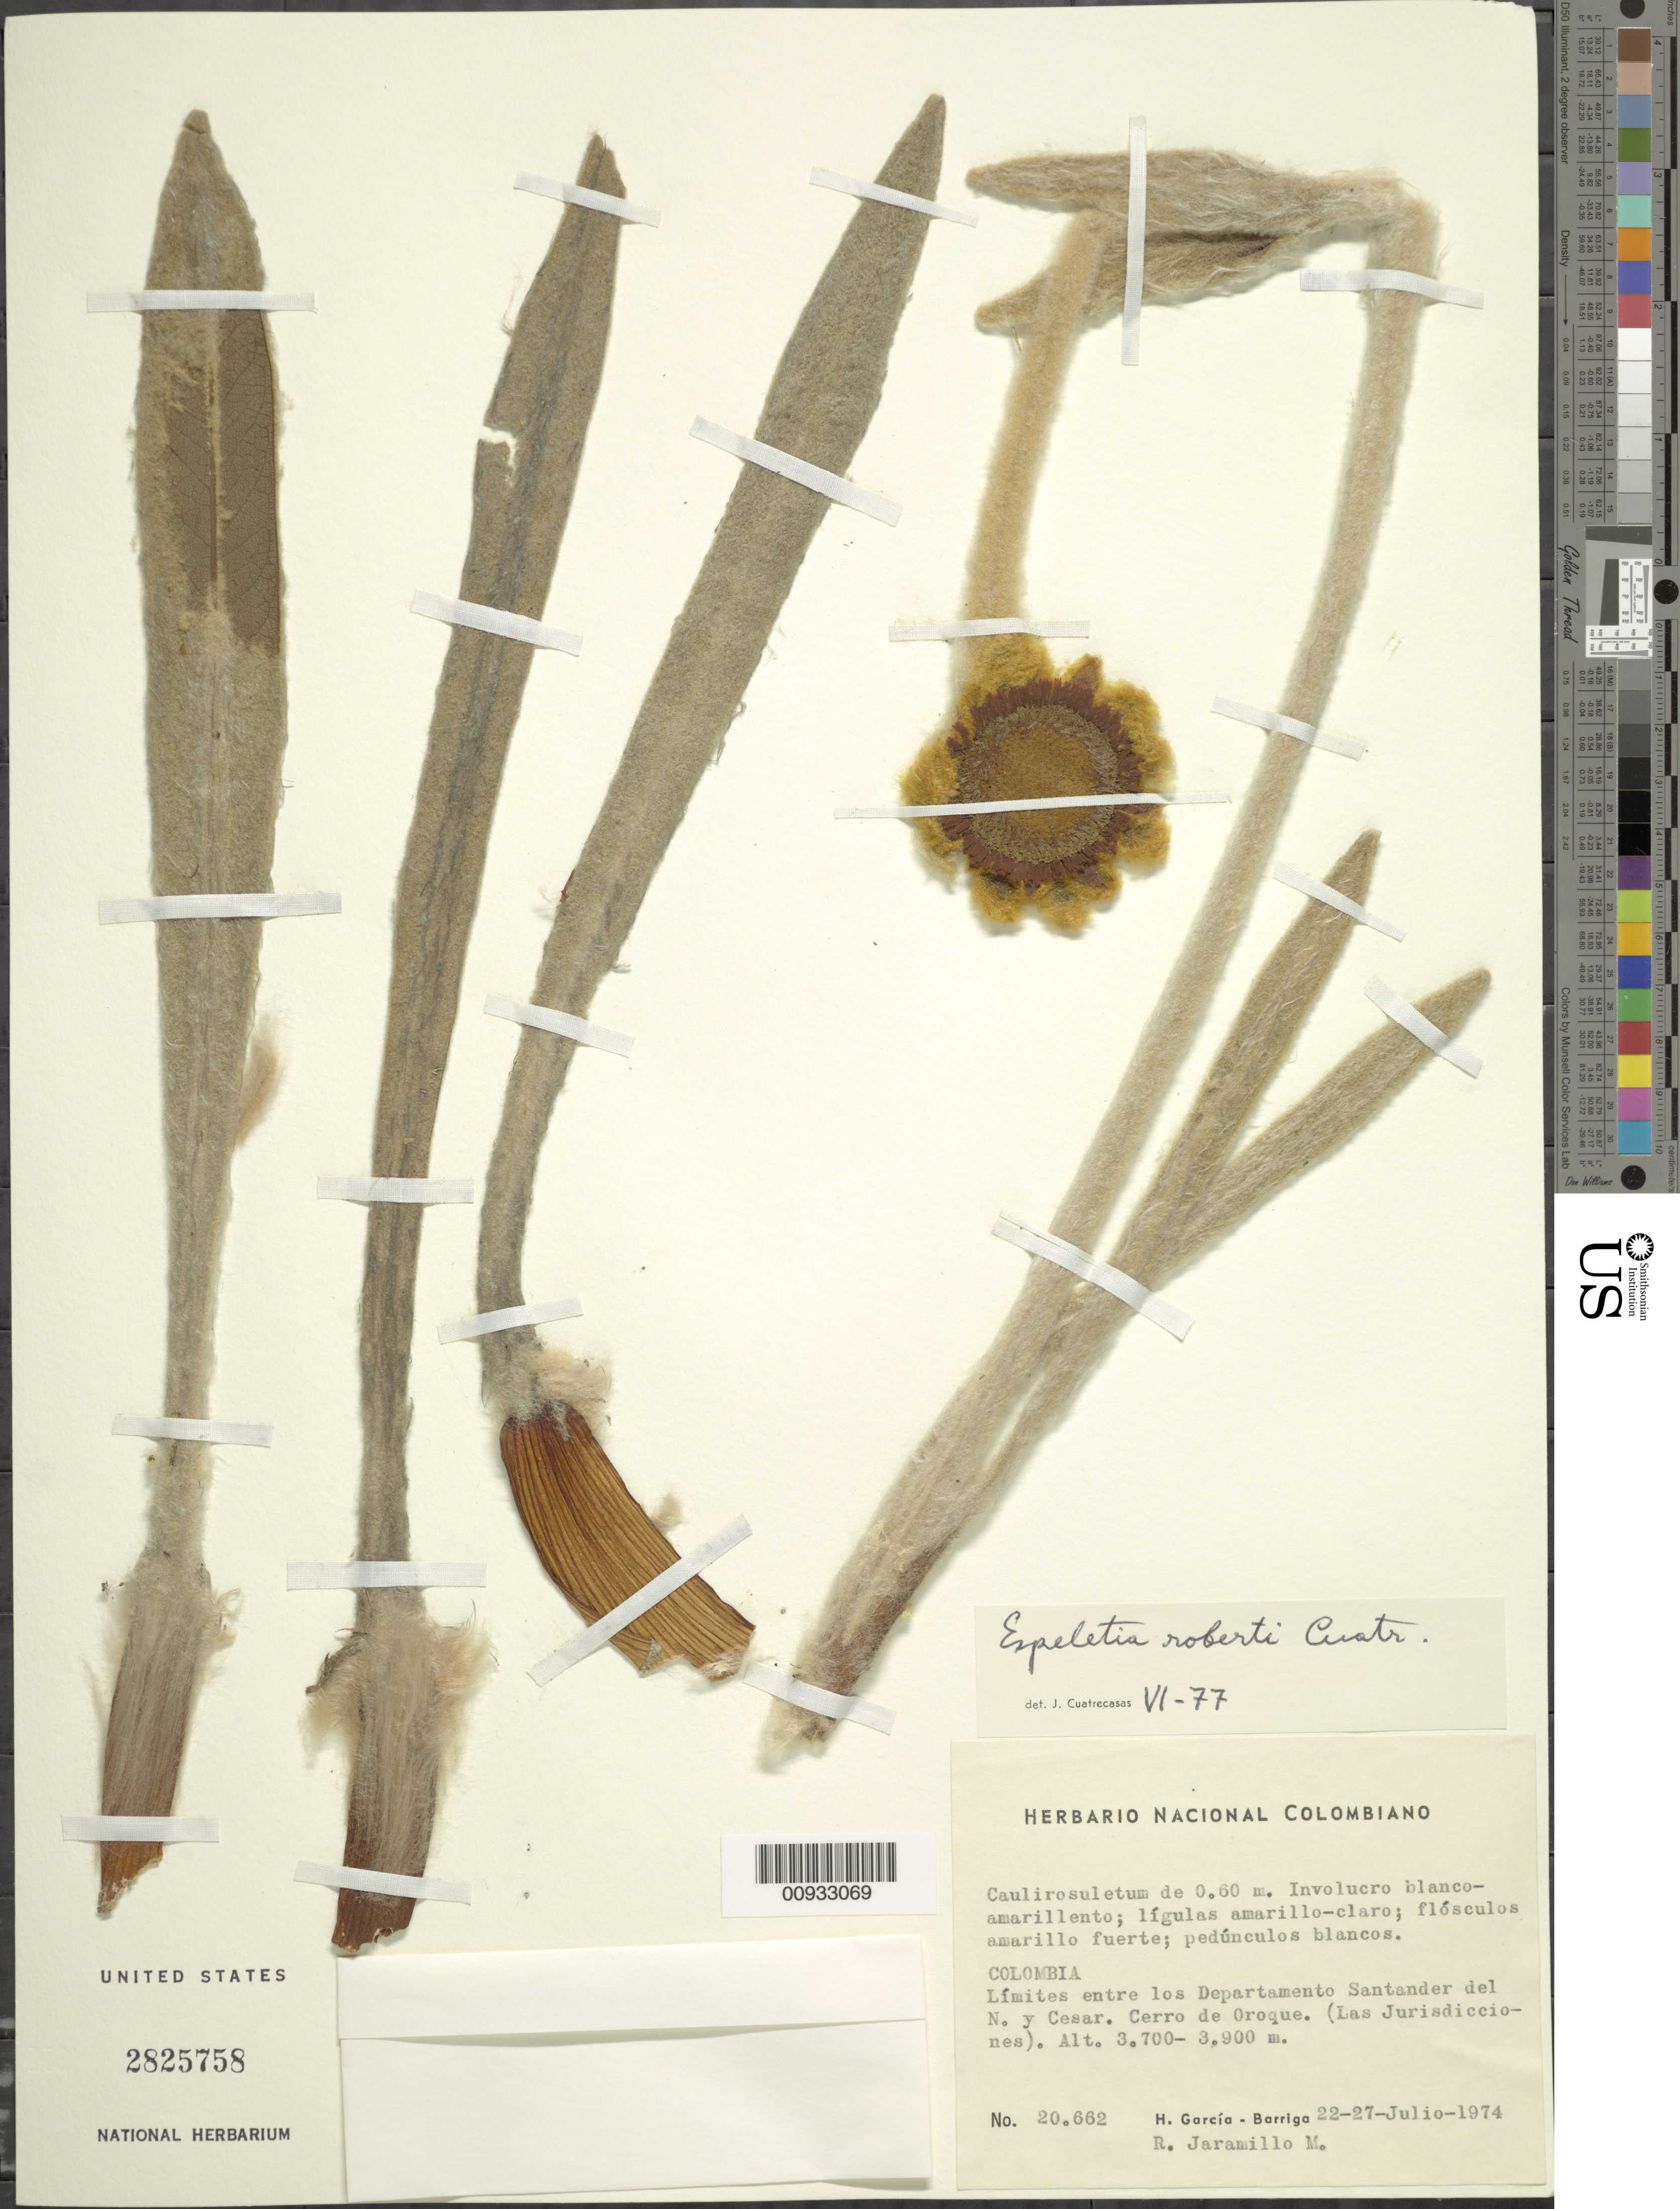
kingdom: Plantae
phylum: Tracheophyta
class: Magnoliopsida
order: Asterales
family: Asteraceae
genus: Espeletia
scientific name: Espeletia robertii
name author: Cuatrec.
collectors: H. García Barriga & R. Jaramillo M.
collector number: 20662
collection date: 1974-07-22/1974-07-27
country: Colombia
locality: Limites entre los Departamentos Santander del N. y Cesar, Cerro de Oroque (Las Jurisdicciones)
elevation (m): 3700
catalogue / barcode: US 2825758